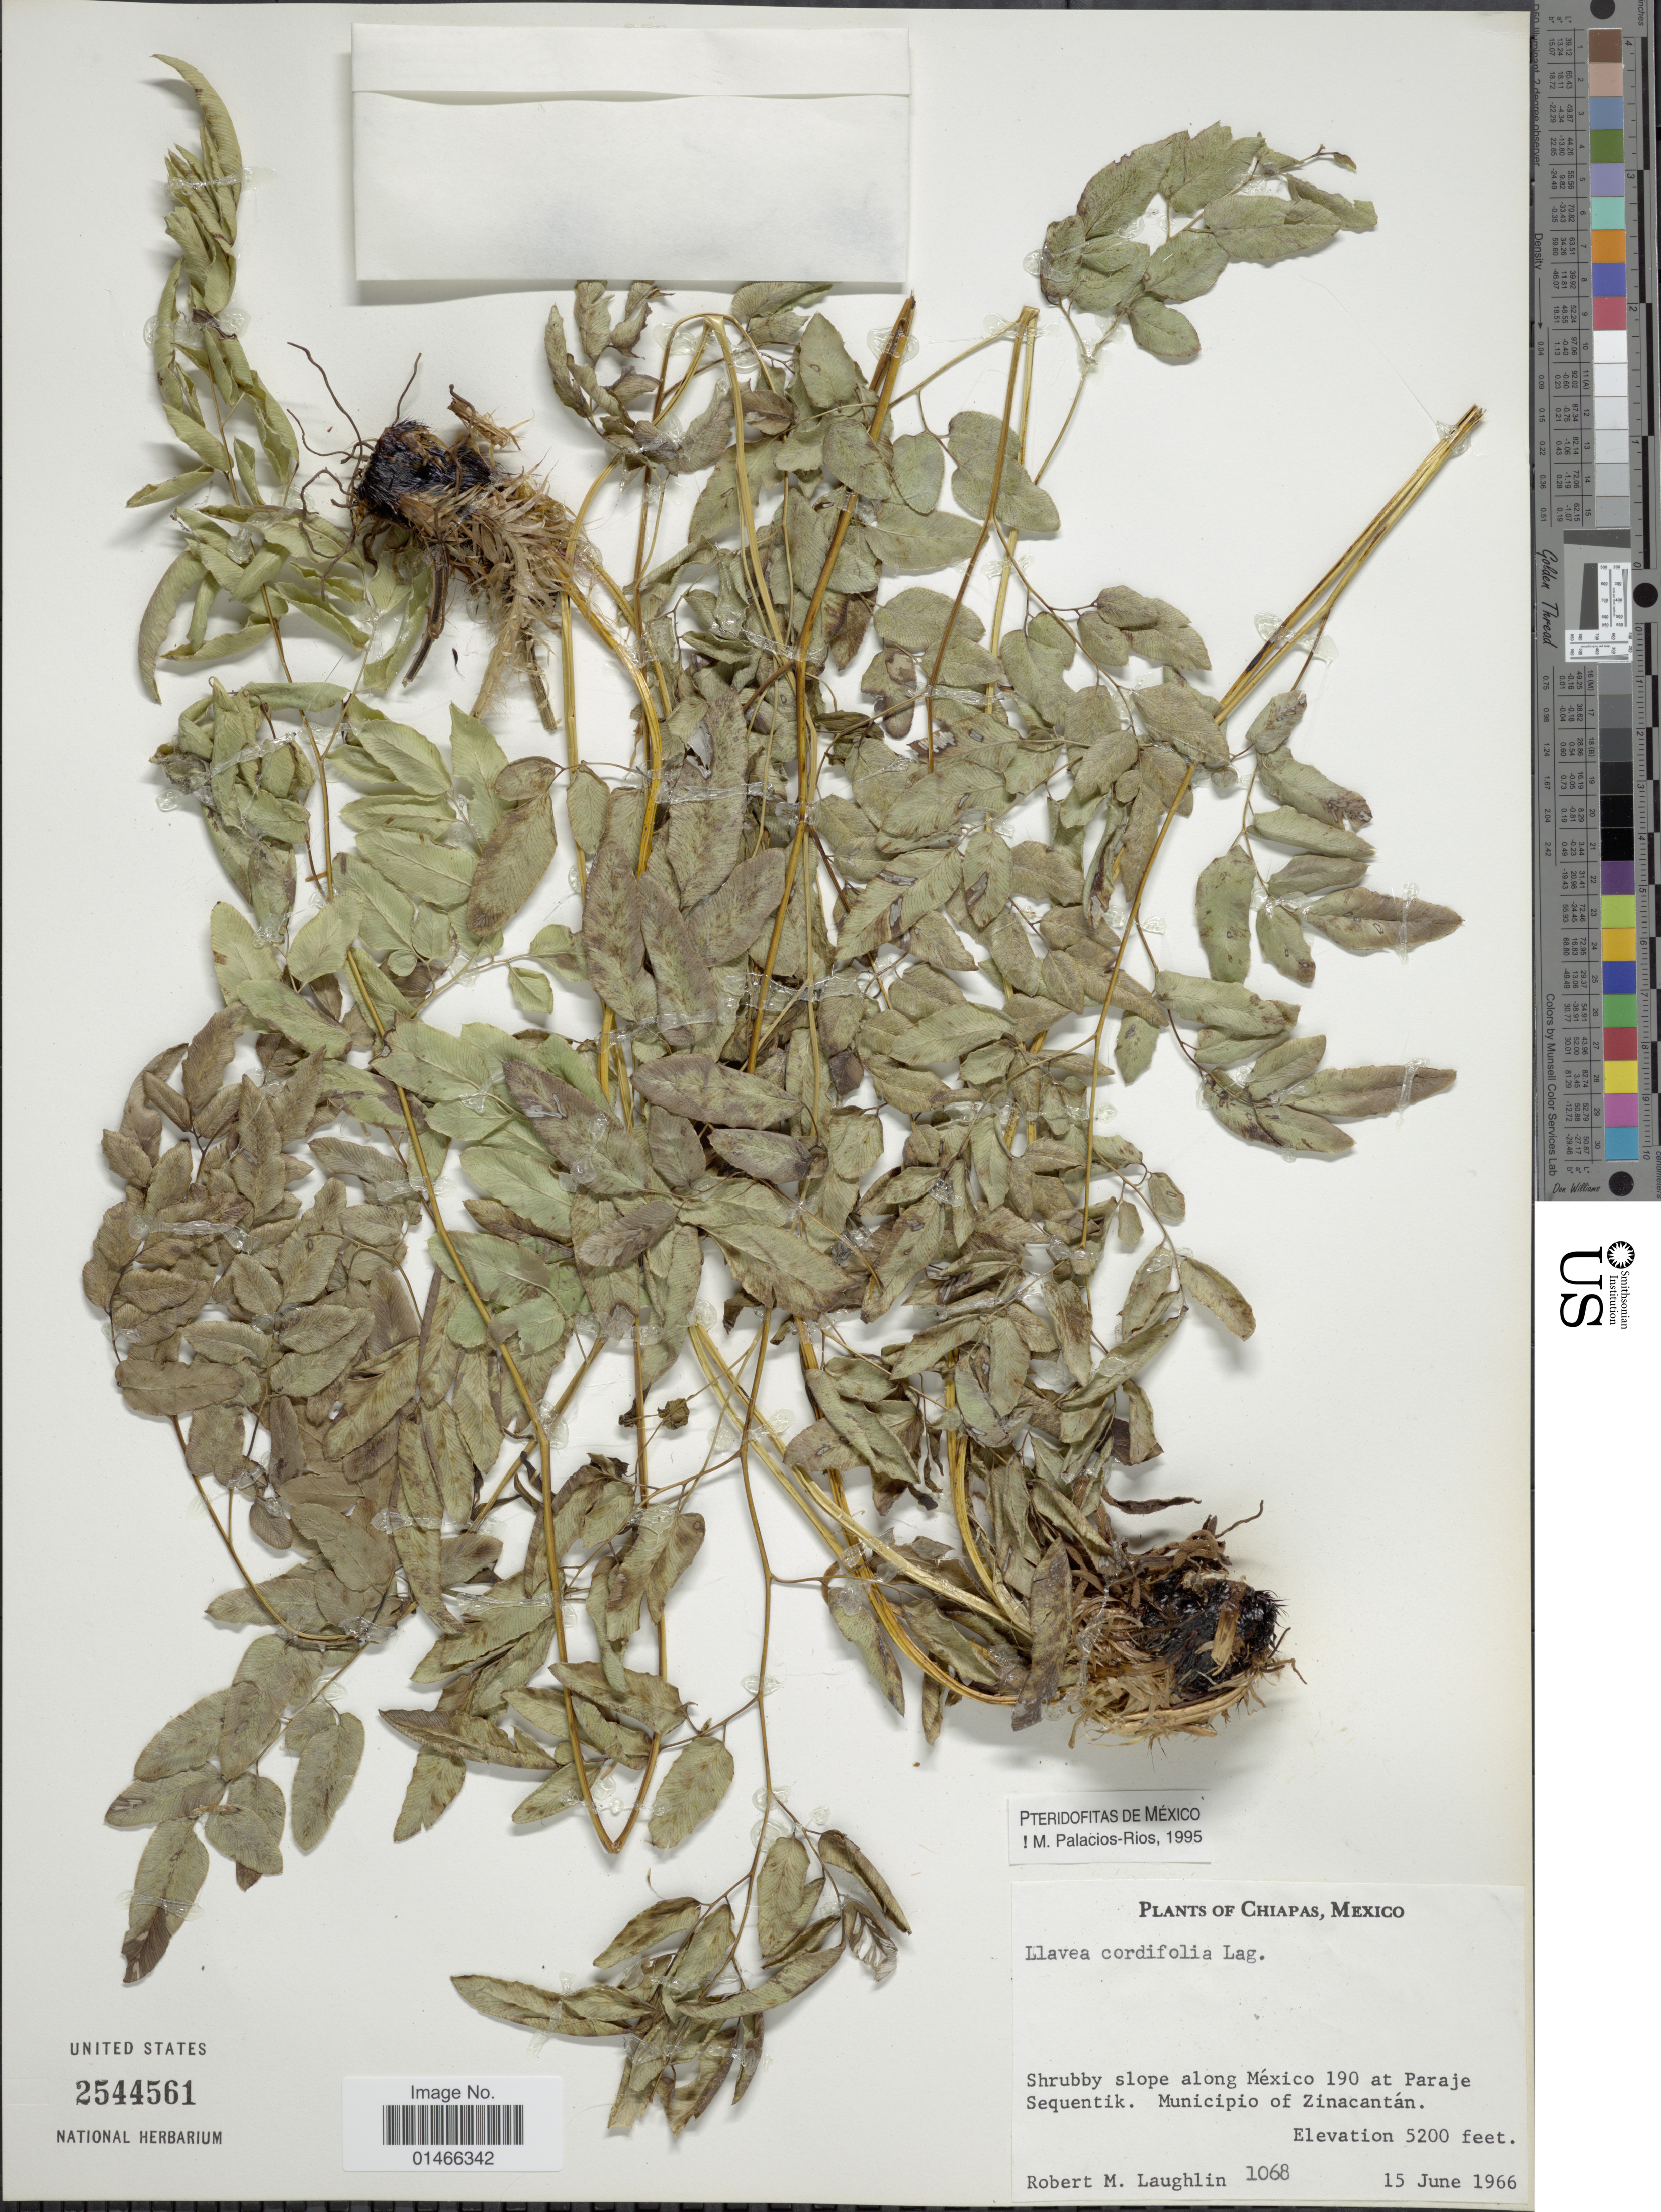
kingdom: Plantae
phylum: Tracheophyta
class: Polypodiopsida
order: Polypodiales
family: Pteridaceae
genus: Llavea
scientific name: Llavea cordifolia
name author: Lag.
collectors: R. M. Laughlin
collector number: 1068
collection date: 1966-06-15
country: Mexico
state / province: Chiapas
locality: Mexico 190 at Paraje Sequentik. Municipio of Zinacantan.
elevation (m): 1585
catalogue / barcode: US 2544561